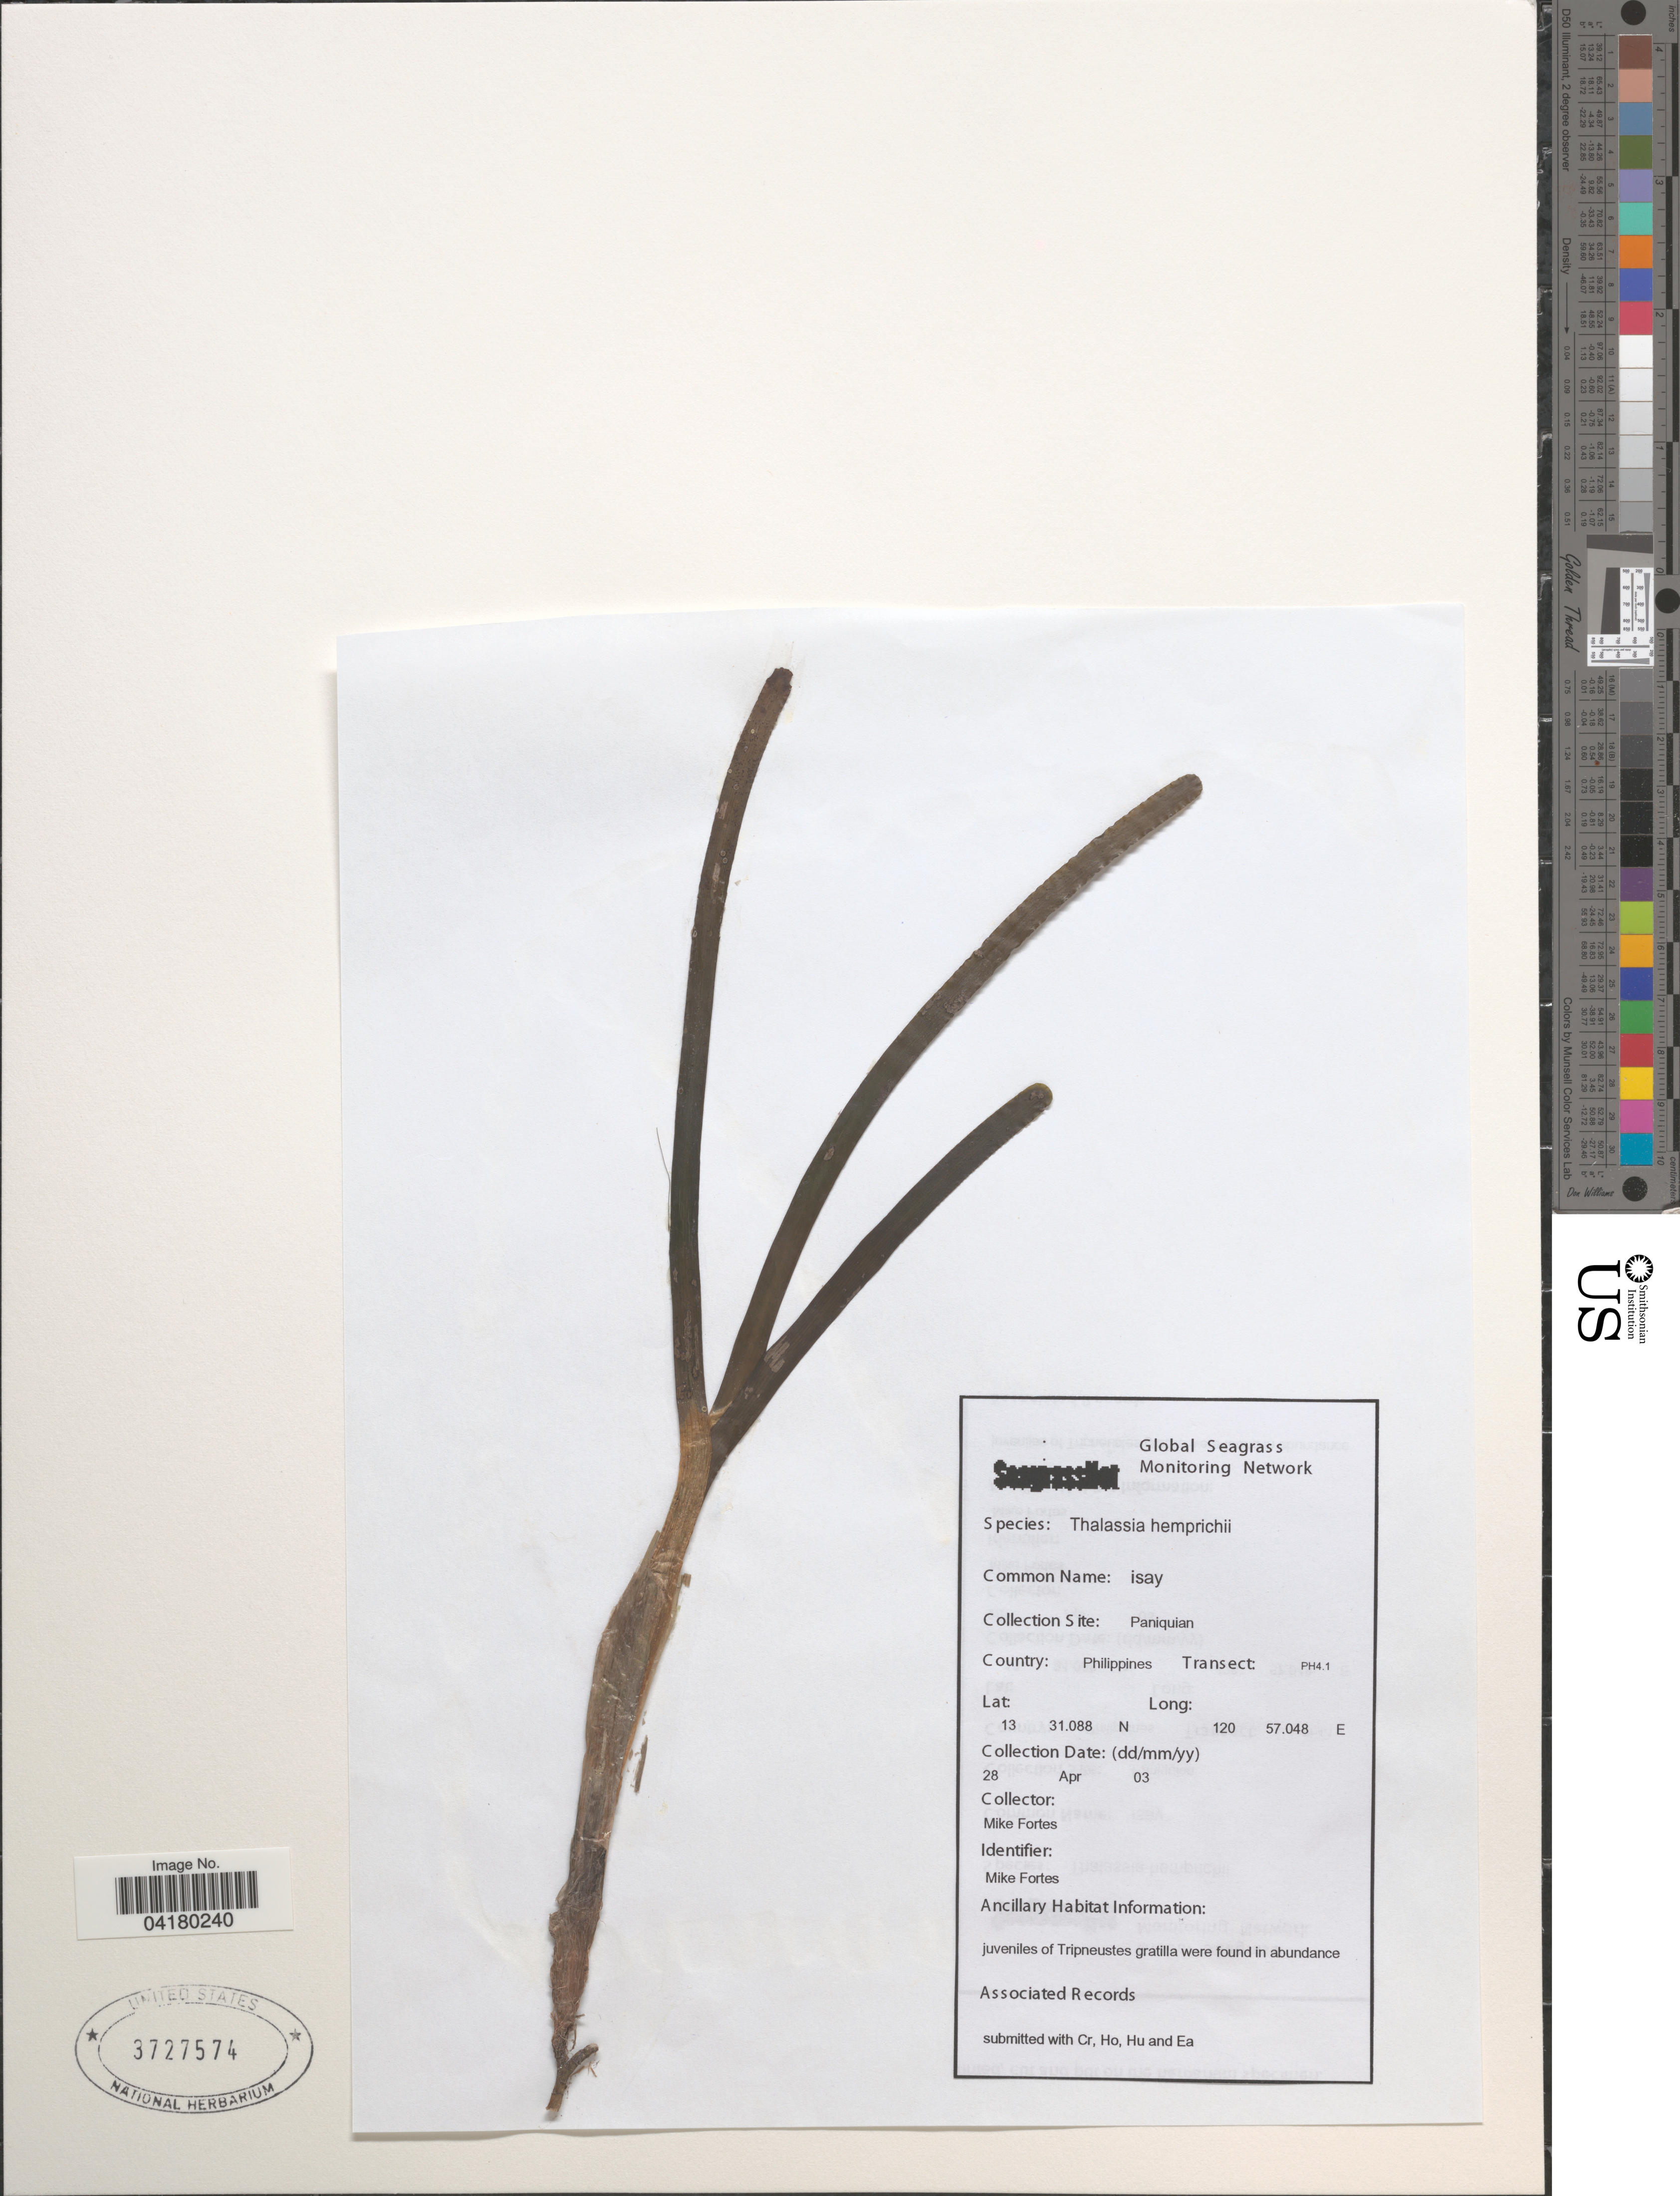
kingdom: Plantae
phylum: Tracheophyta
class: Liliopsida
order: Alismatales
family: Hydrocharitaceae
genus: Thalassia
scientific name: Thalassia hemprichii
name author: Asch.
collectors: M. Fortes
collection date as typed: Transcribed d/m/y: 28/4/3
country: Philippines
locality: Paniquian. Transect: PH4.1.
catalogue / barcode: US 3727574